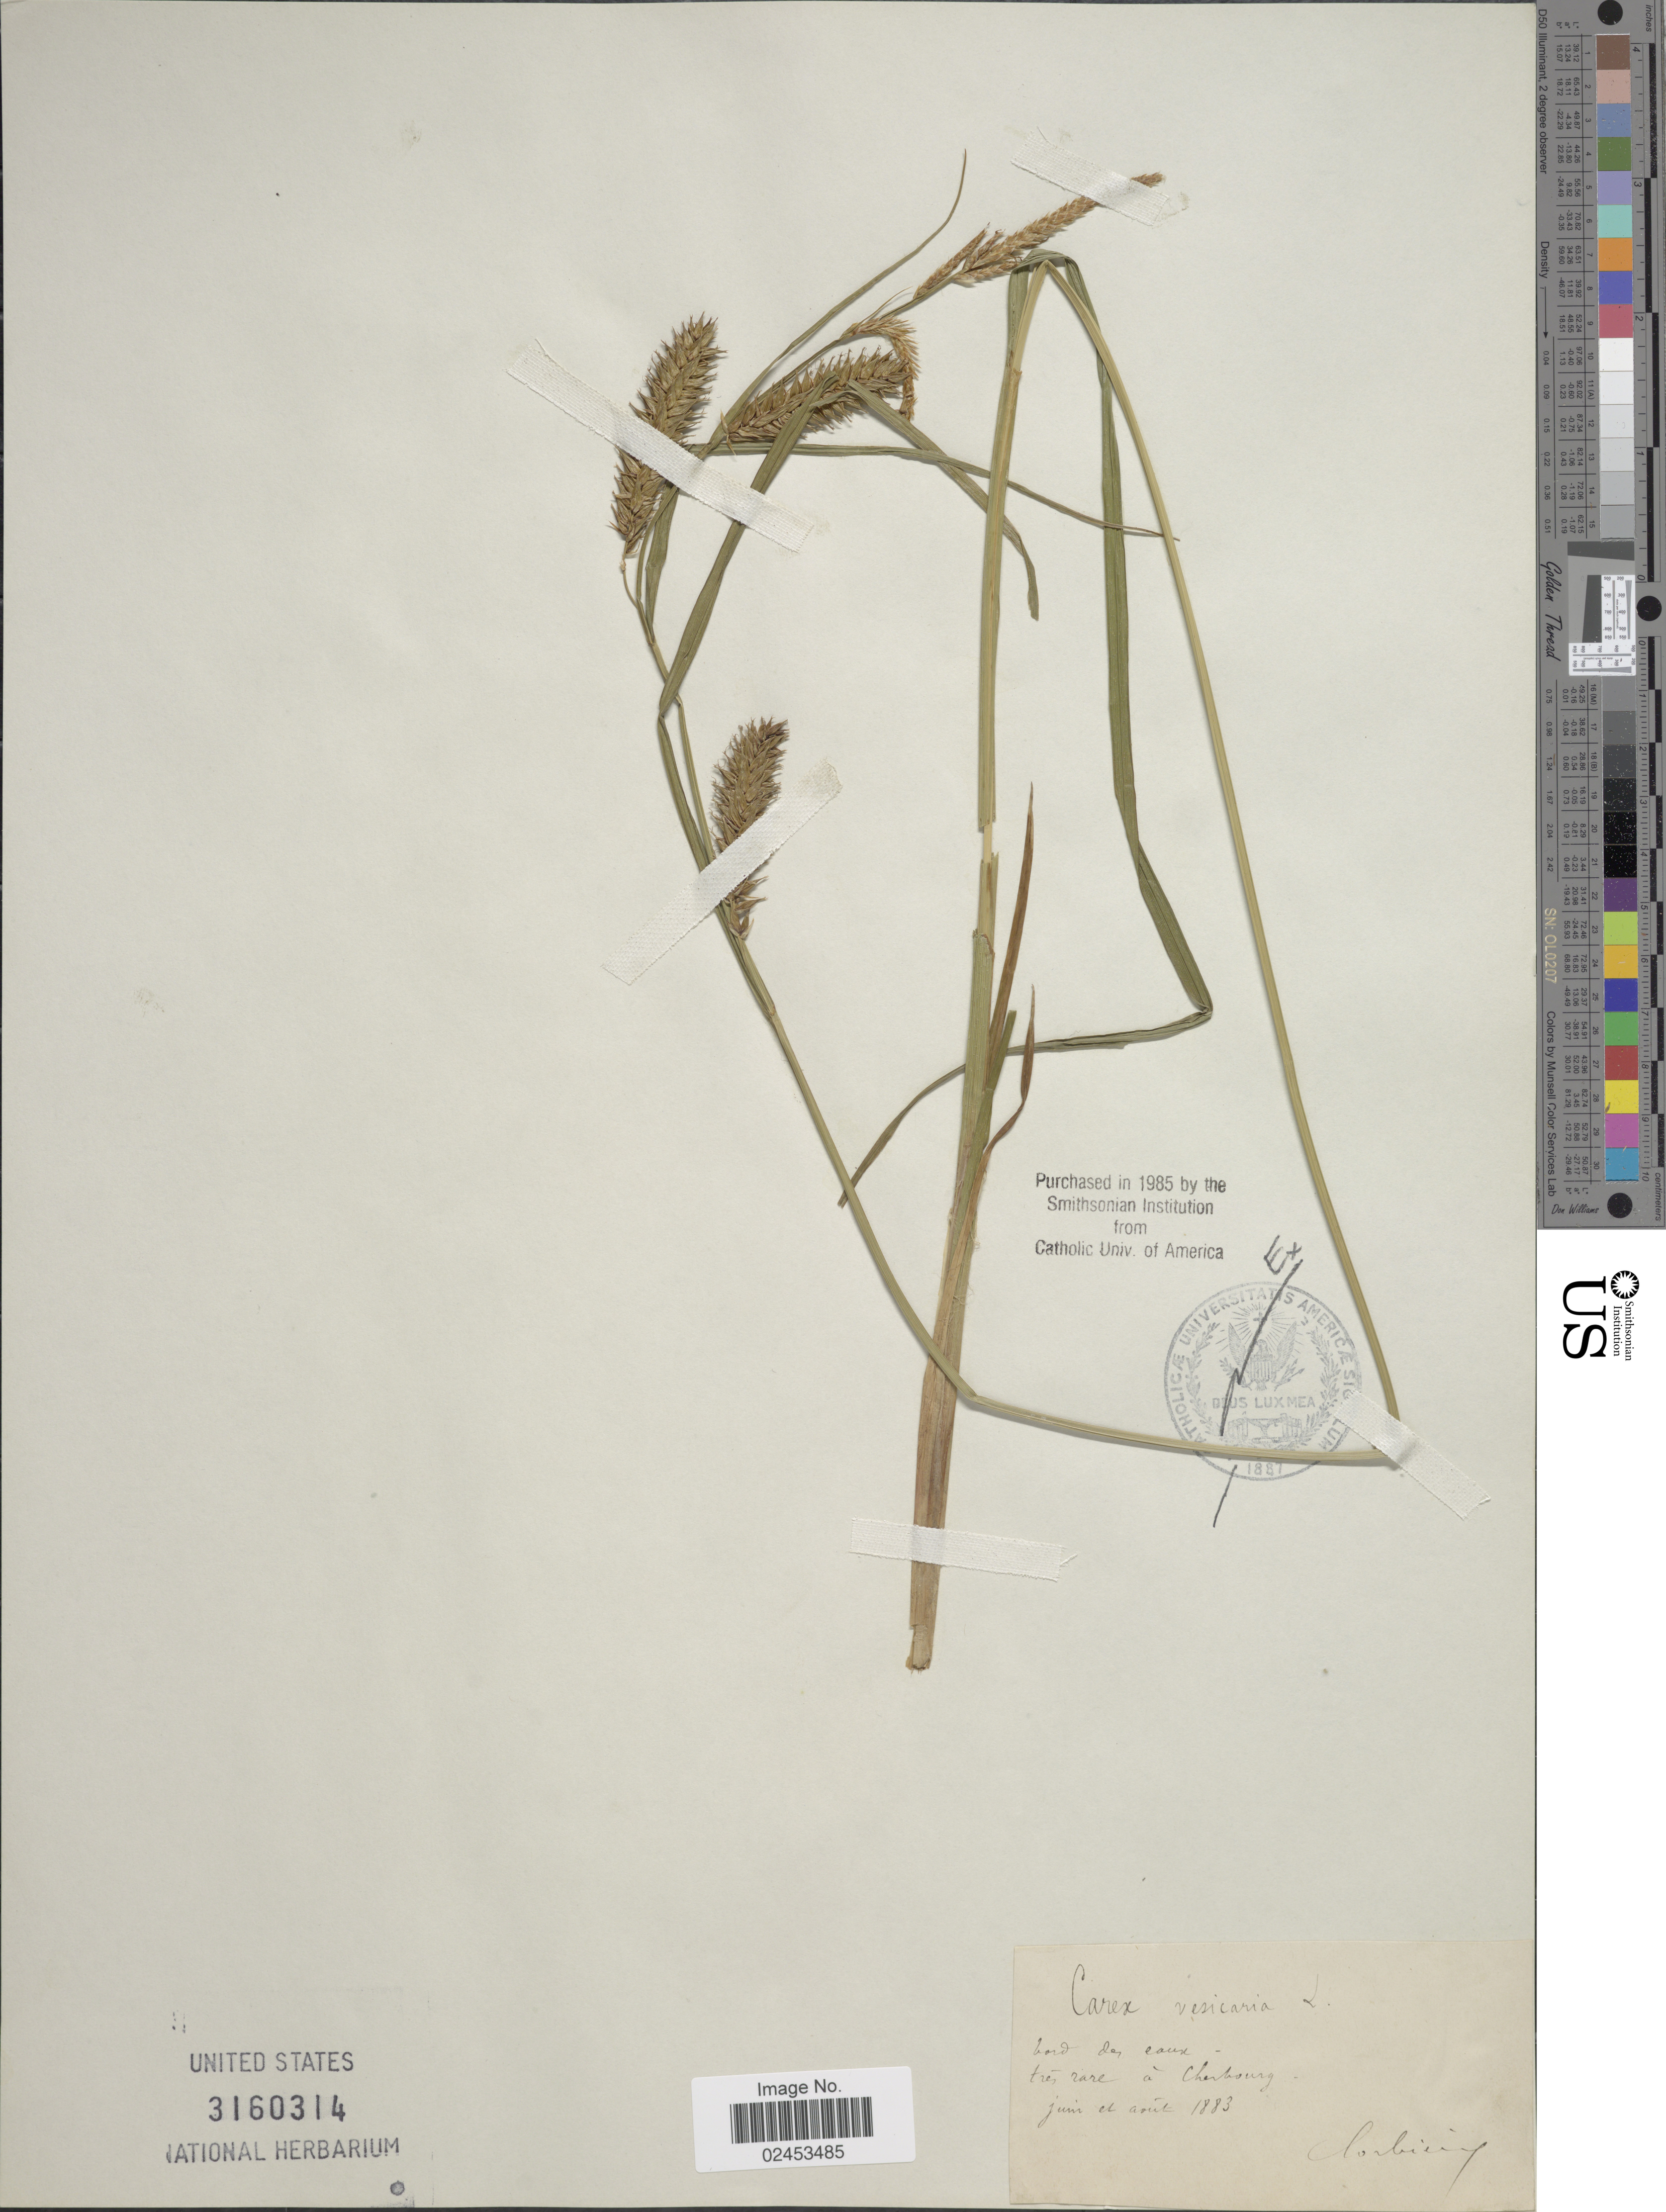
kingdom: Plantae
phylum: Tracheophyta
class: Liliopsida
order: Poales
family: Cyperaceae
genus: Carex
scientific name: Carex vesicaria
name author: L.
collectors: L. Corbière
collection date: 1883-06/1883-08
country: France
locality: Bord des eaux tú rare á Cherbourg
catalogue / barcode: US 3160314